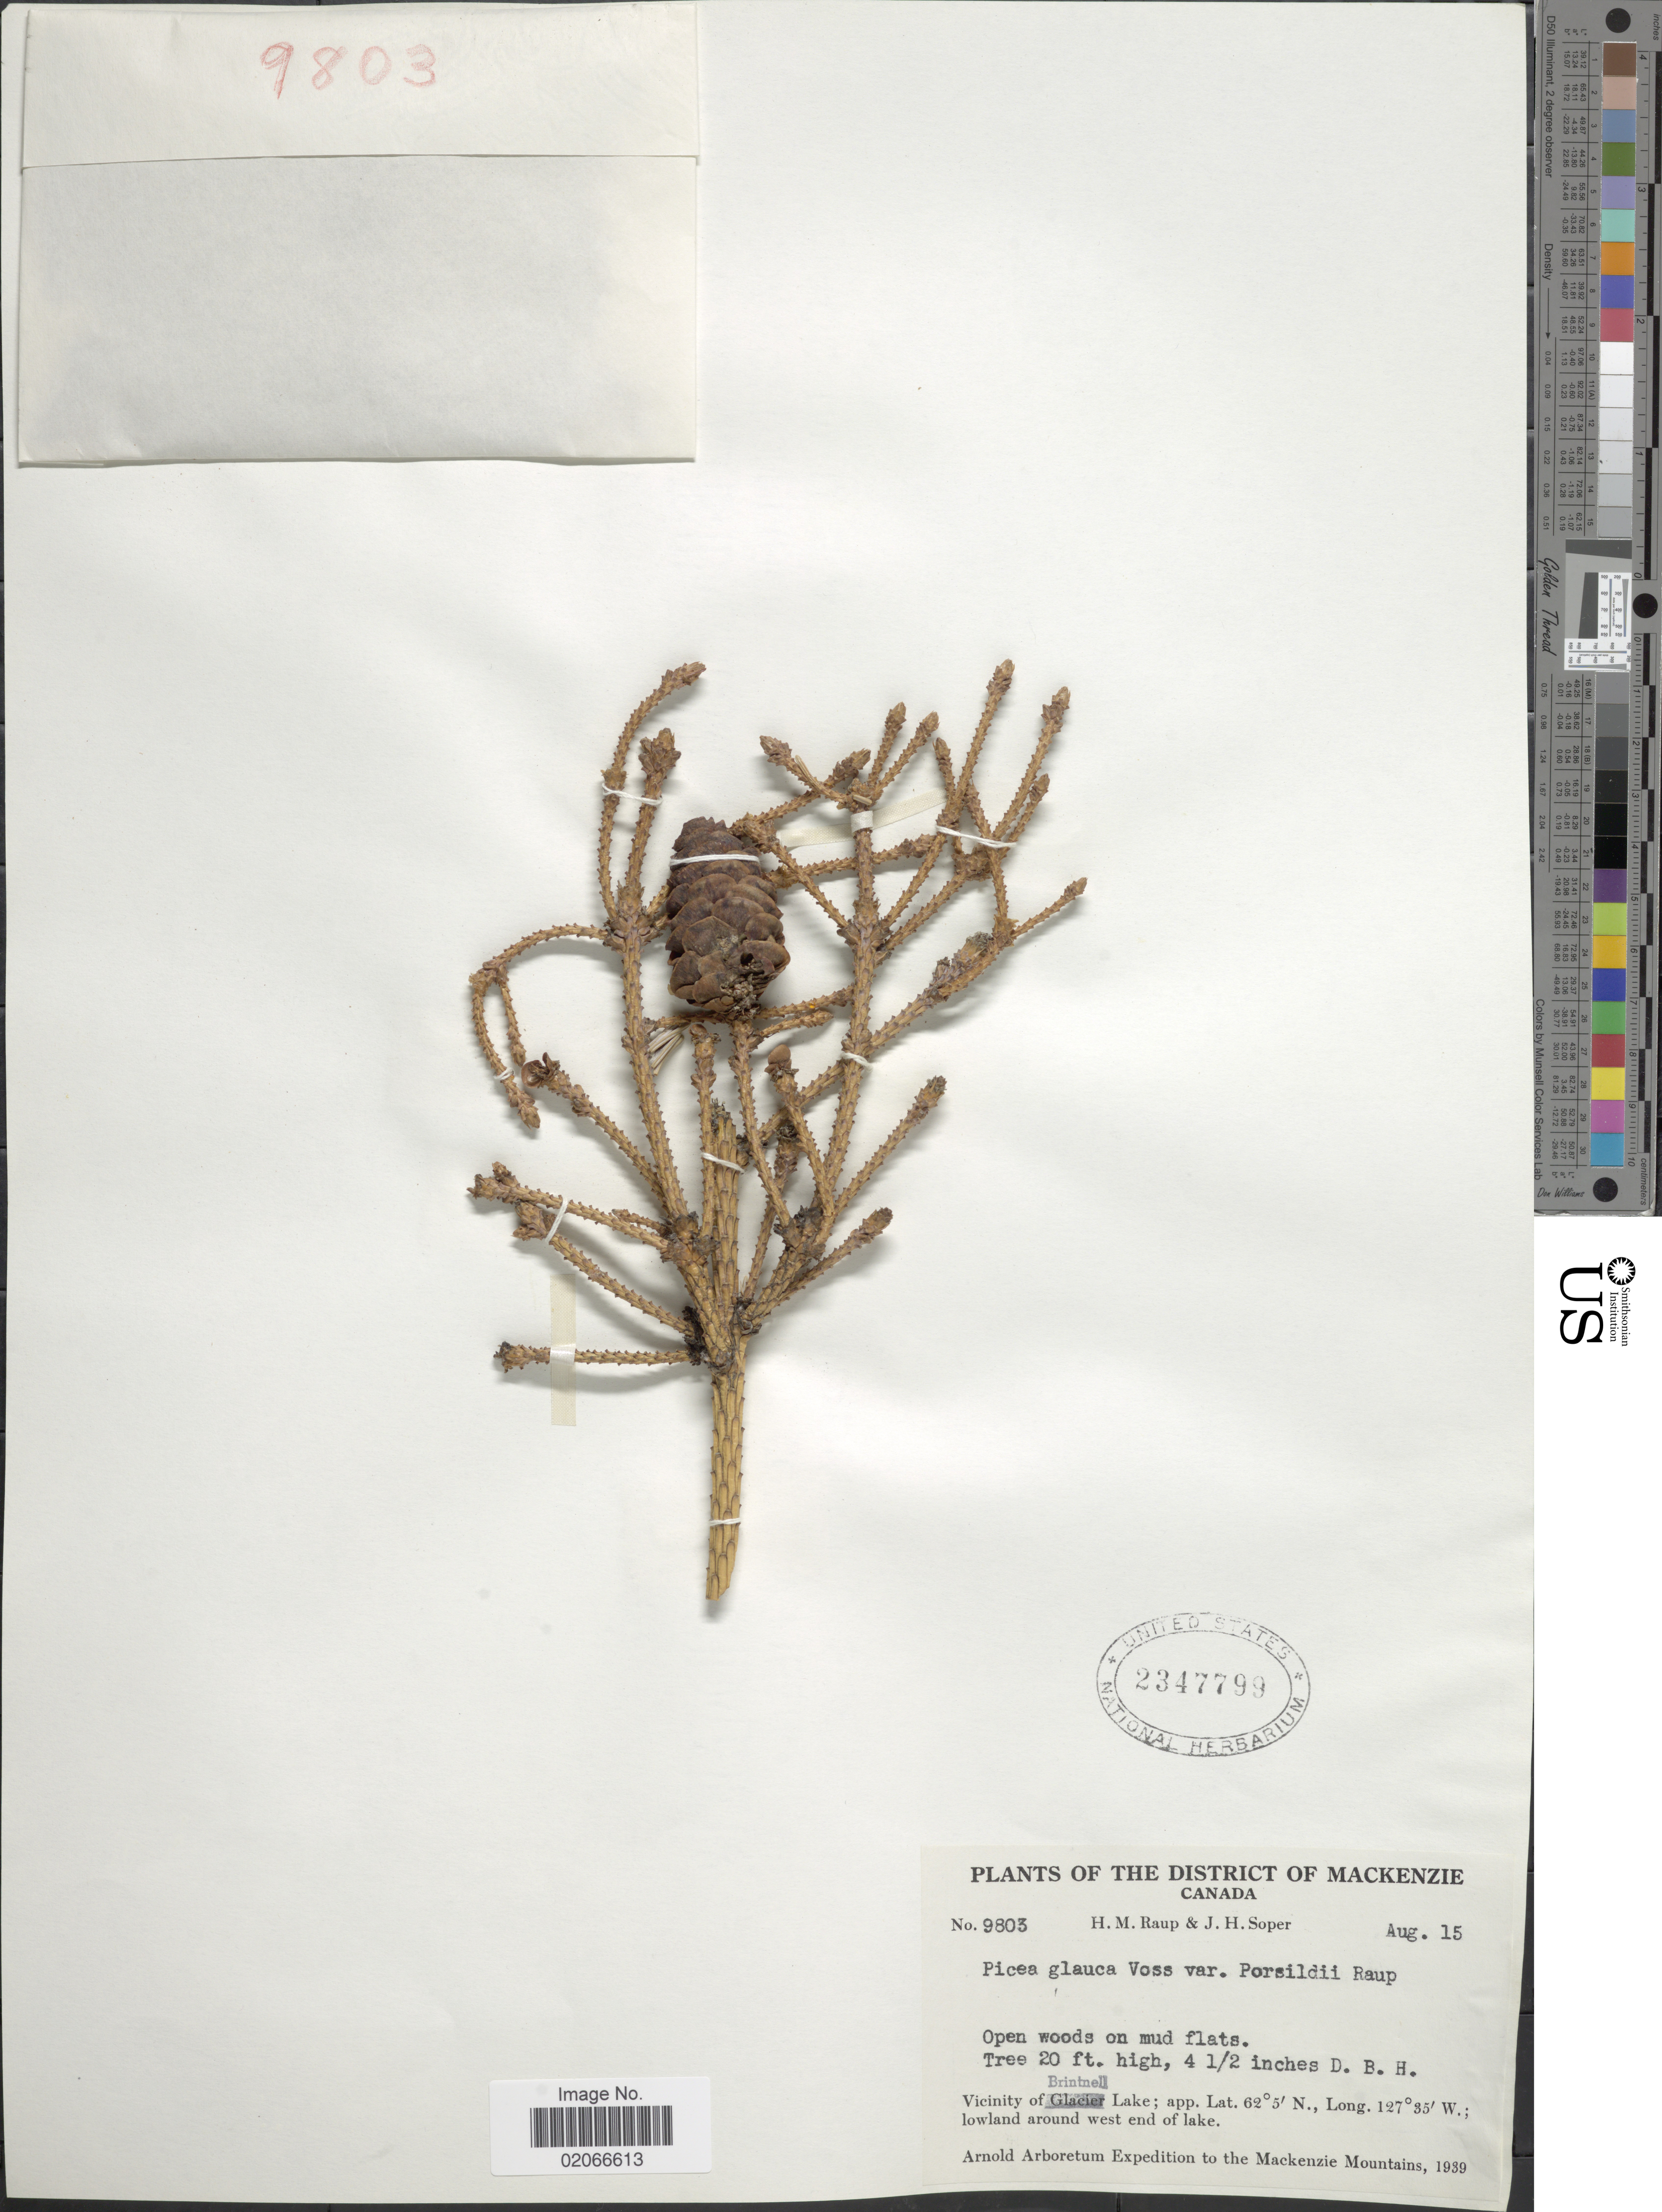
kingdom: Plantae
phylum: Tracheophyta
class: Pinopsida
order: Pinales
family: Pinaceae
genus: Picea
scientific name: Picea glauca var. porsildii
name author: Raup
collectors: H. Raup & J. H. Soper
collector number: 9803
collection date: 1939-08-15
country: Canada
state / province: Alberta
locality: District of Mackenzie, vicinity of Brintnell Lake, lowland around west end of lake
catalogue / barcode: US 2347799